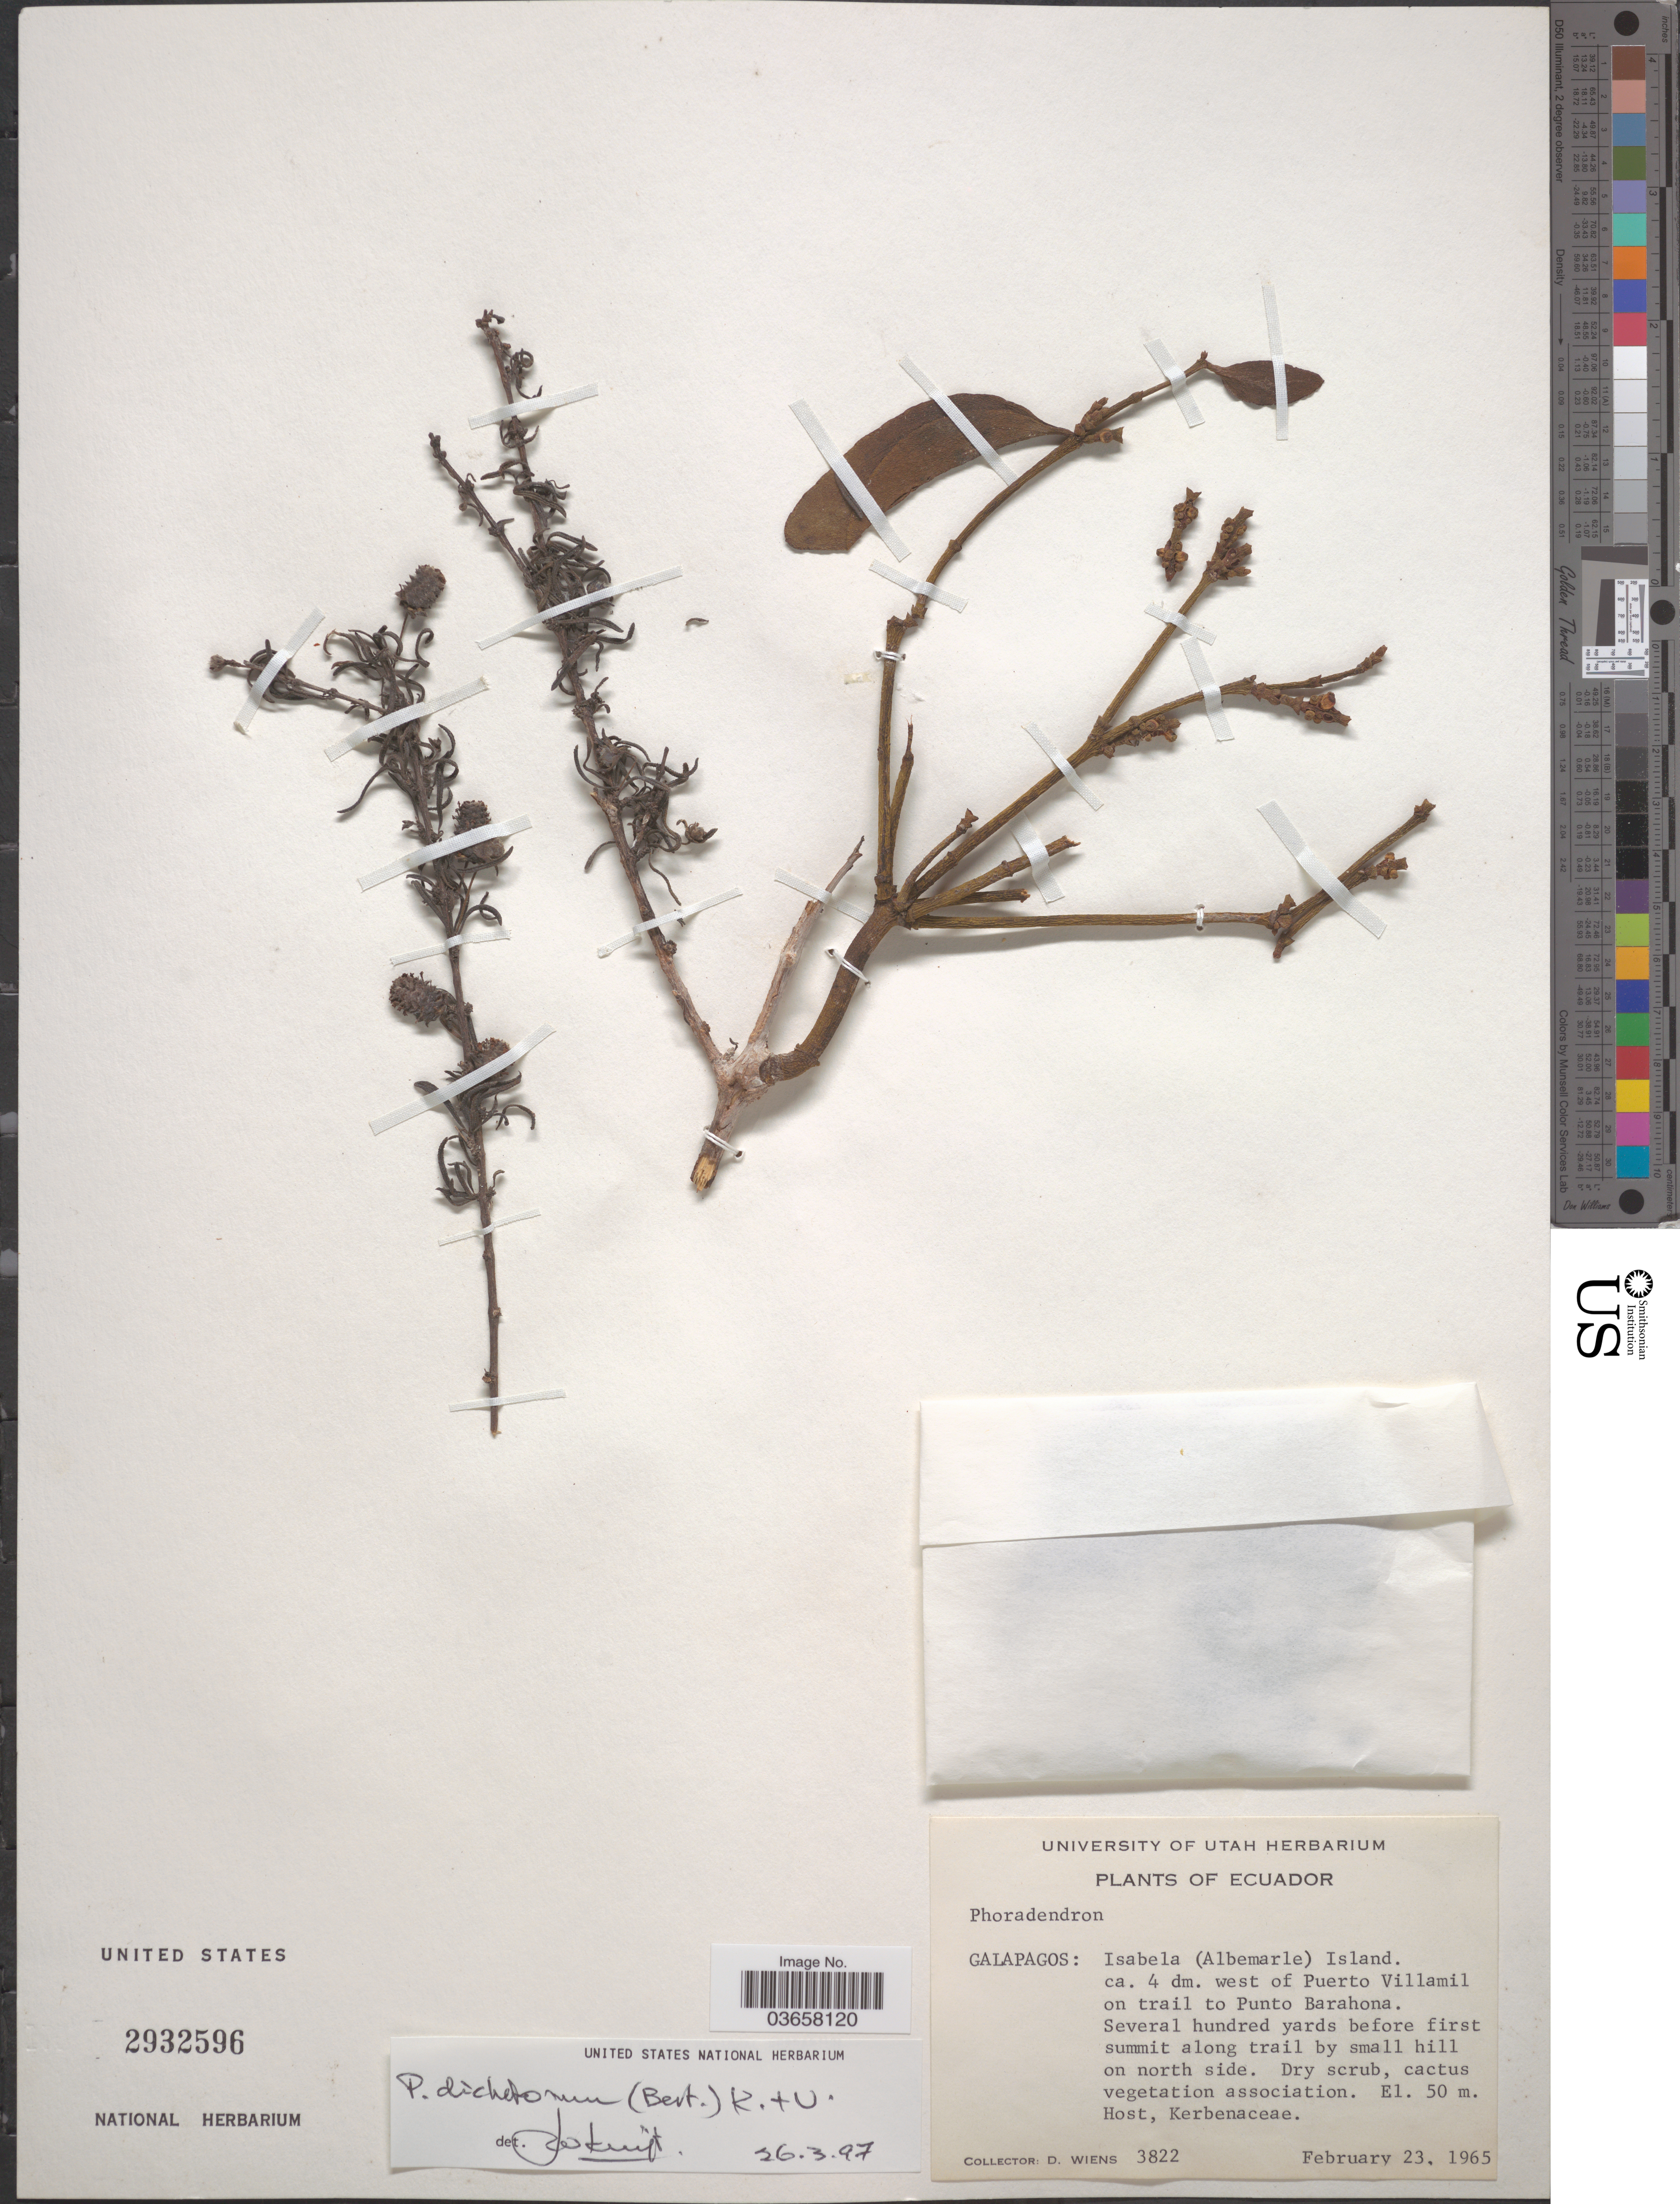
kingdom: Plantae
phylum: Tracheophyta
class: Magnoliopsida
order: Santalales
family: Viscaceae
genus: Phoradendron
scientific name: Phoradendron dichotomum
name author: (D. Don) Ettingsh.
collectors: D. Wiens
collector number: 3822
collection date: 1965-02-23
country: Ecuador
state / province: Colón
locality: Galapagos: Isabela (Albemarle) Island. Ca. 4 dm. west of Puerto Villamil on trail to Punto Barahona. Several hundred yards before first summit along trail by small hill on north side.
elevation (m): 50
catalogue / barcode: US 2932596